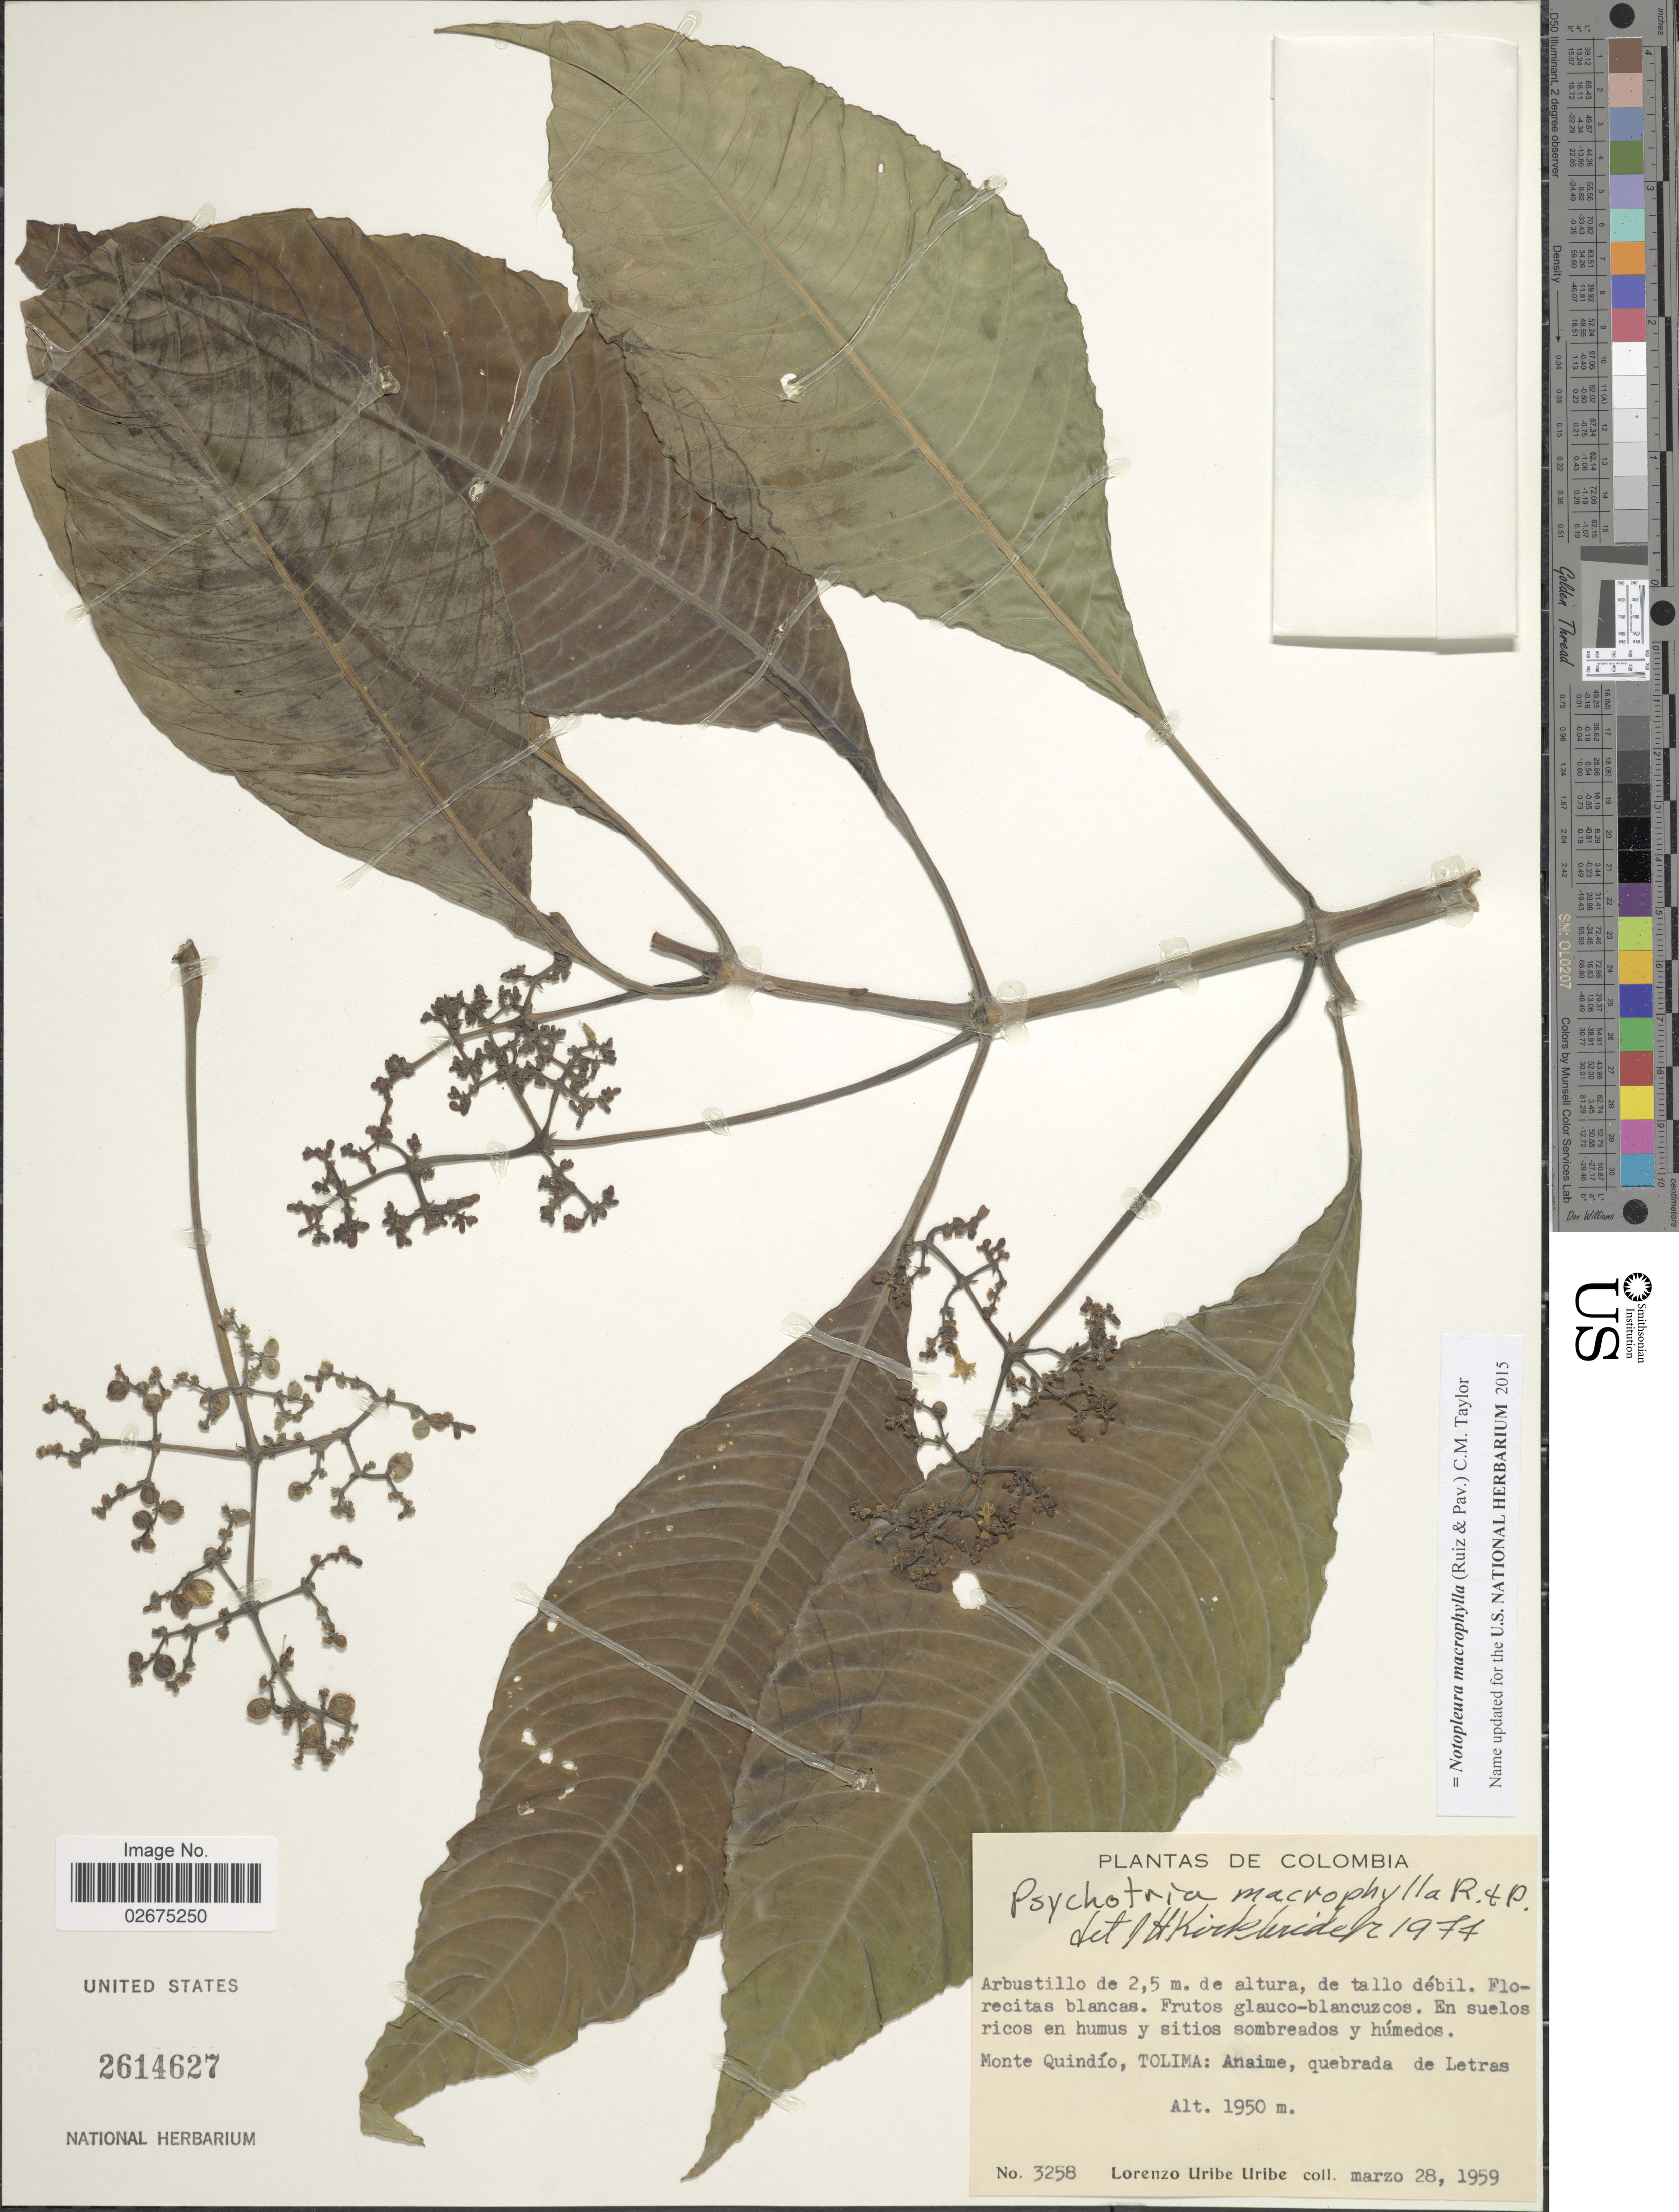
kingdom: Plantae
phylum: Tracheophyta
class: Magnoliopsida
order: Gentianales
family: Rubiaceae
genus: Notopleura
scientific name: Notopleura macrophylla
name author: (Ruiz & Pav.) C.M. Taylor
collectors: L. Uribe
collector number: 3258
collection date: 1959-03-28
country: Colombia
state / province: Tolima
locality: Monte Quindío, Anaime, quebrada de Letras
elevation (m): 1950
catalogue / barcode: US 2614627